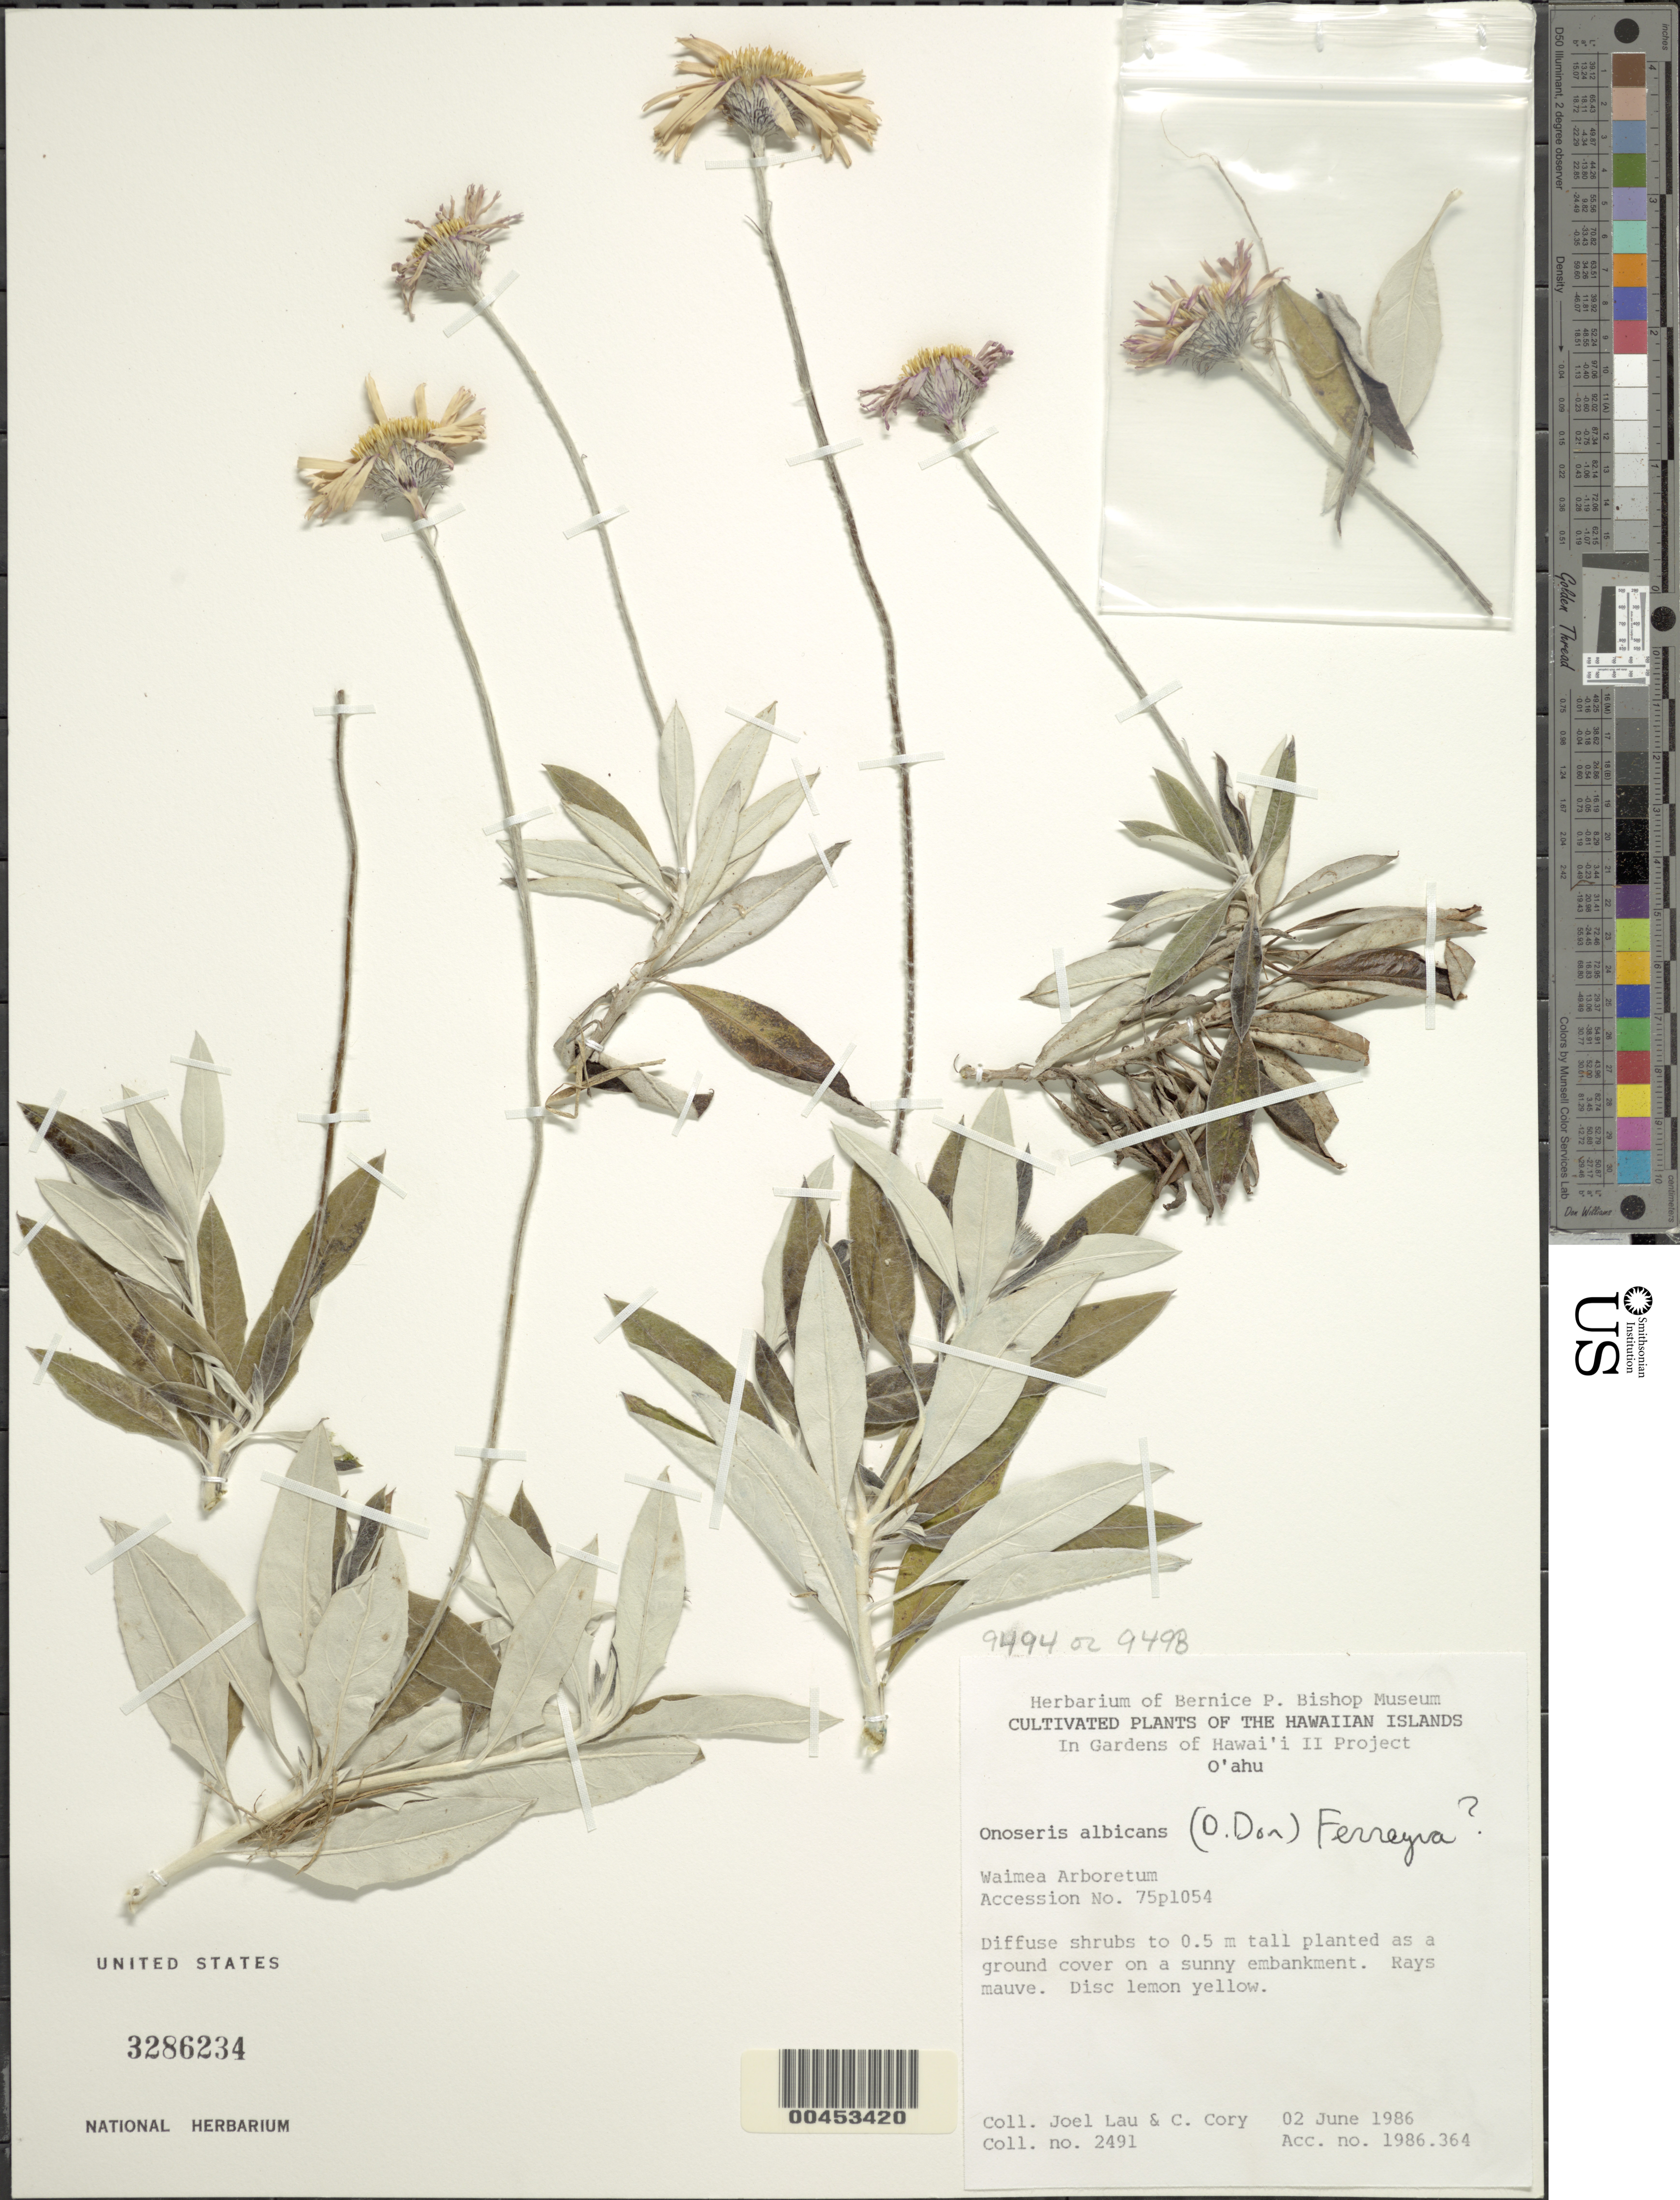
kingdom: Plantae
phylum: Tracheophyta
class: Magnoliopsida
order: Asterales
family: Asteraceae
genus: Onoseris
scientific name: Onoseris albicans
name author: (D. Don) Ferreyra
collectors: J. Lau & C. Cory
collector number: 2491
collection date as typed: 2 Jun 1986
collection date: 1986-06-02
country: United States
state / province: Hawaii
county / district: Kauai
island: Kaua'i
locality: Waimea Arboretum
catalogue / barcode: US 3286234